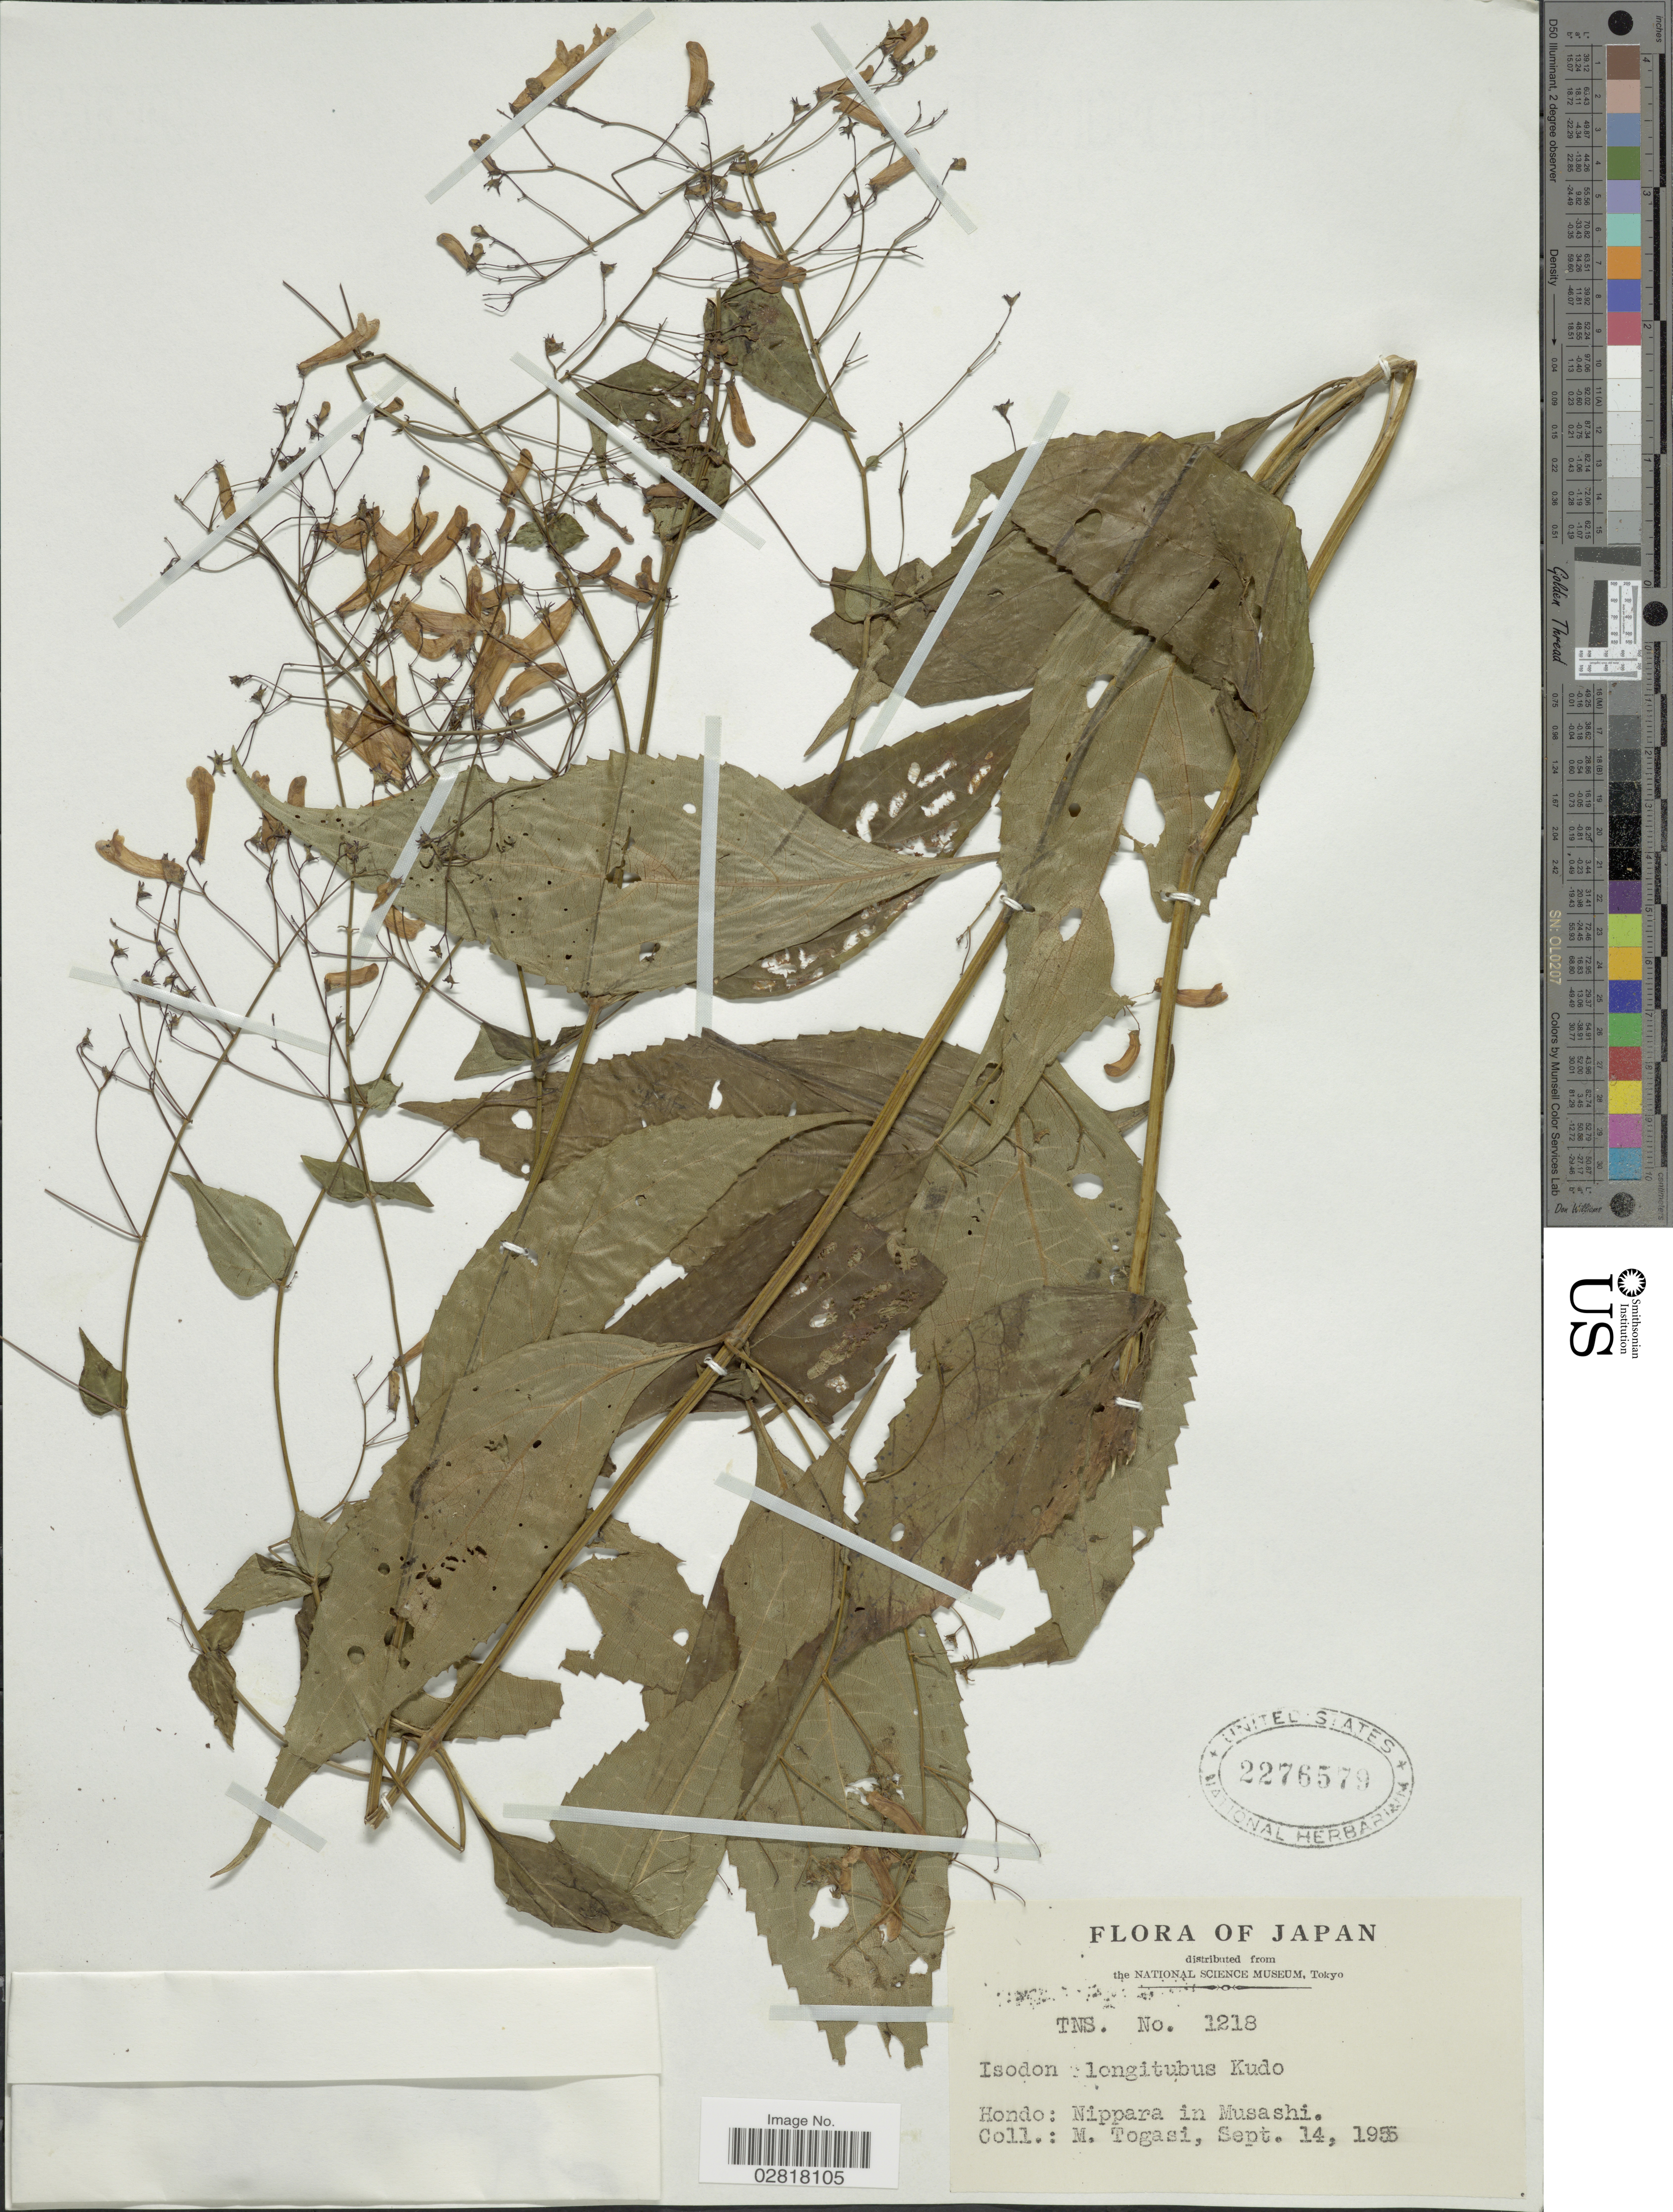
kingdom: Plantae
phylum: Tracheophyta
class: Magnoliopsida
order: Lamiales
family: Lamiaceae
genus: Plectranthus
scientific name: Plectranthus longitubus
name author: Miq.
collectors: M. Togasi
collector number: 1218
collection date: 1955-09-14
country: Japan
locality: Hondo: Nippara in Musashi.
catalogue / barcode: US 2276579